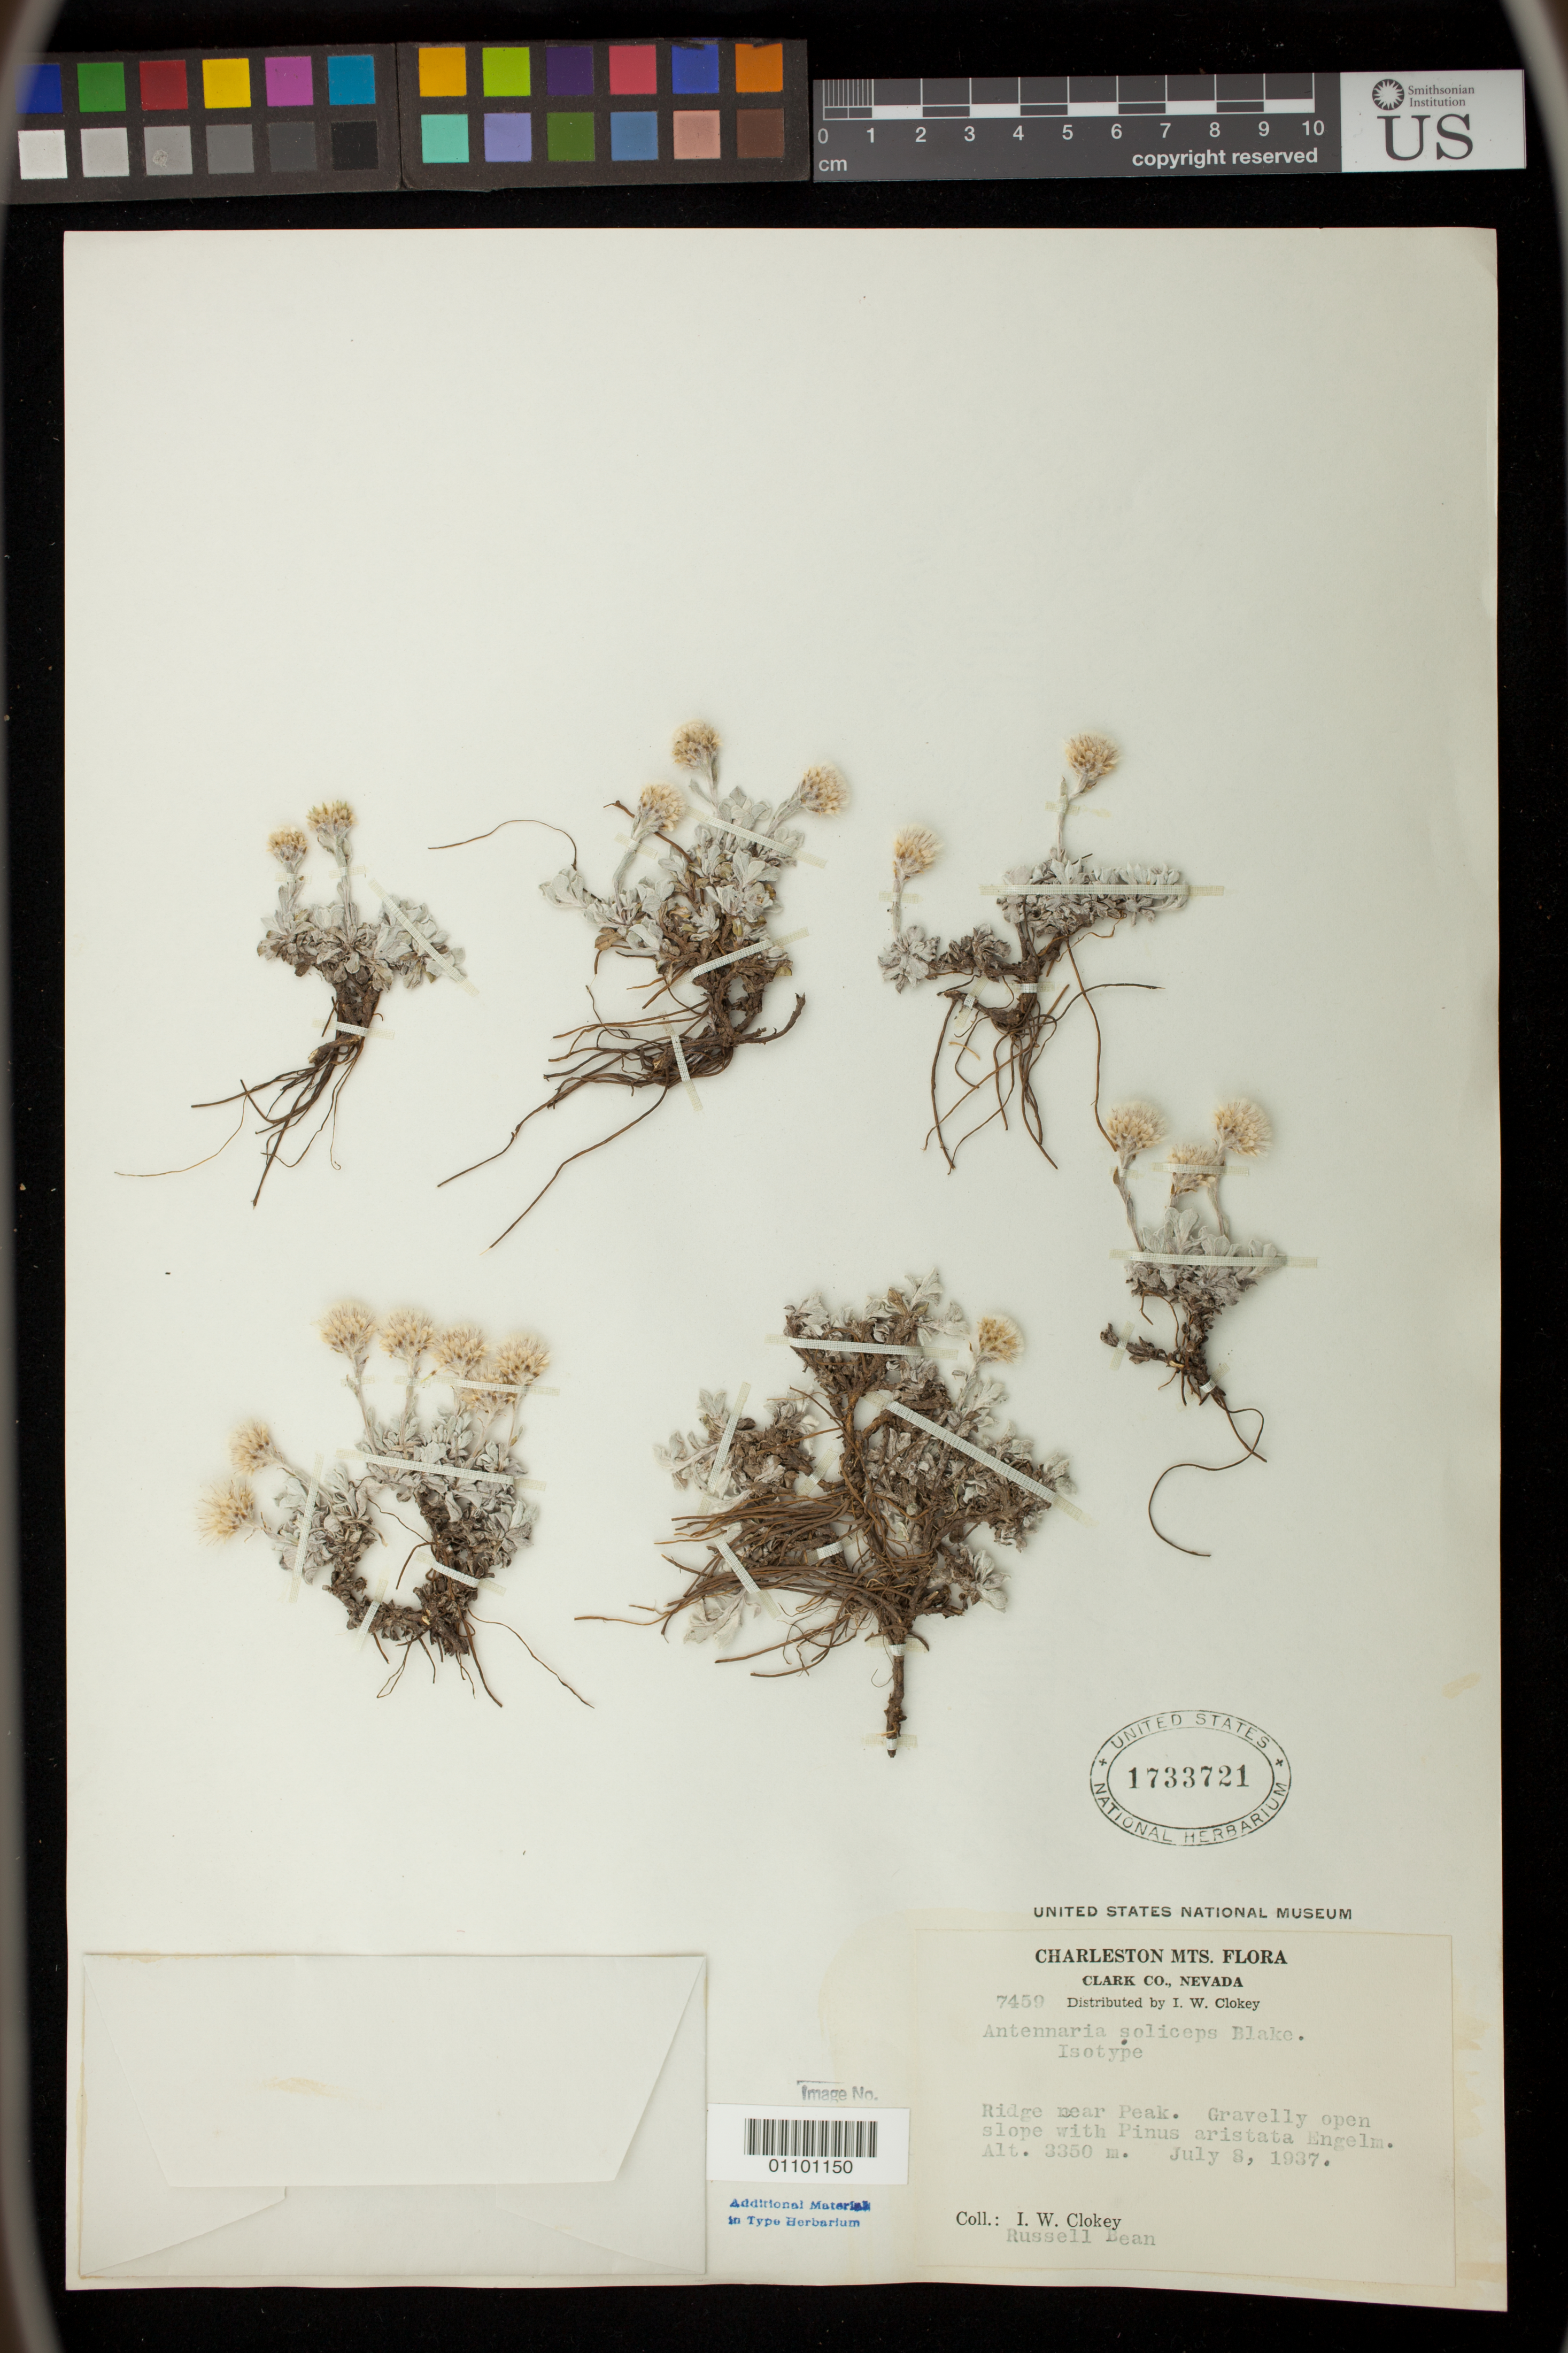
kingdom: Plantae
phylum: Tracheophyta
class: Magnoliopsida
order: Asterales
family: Asteraceae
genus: Antennaria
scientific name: Antennaria soliceps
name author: S.F. Blake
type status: Isotype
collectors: I. W. Clokey & R. Bean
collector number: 7459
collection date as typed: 08 Jul 1937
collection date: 1937-07-08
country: United States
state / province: Nevada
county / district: Clark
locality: Charleston Mountains, ridge near Charleston Peak.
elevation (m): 3350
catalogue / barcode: US 1733721